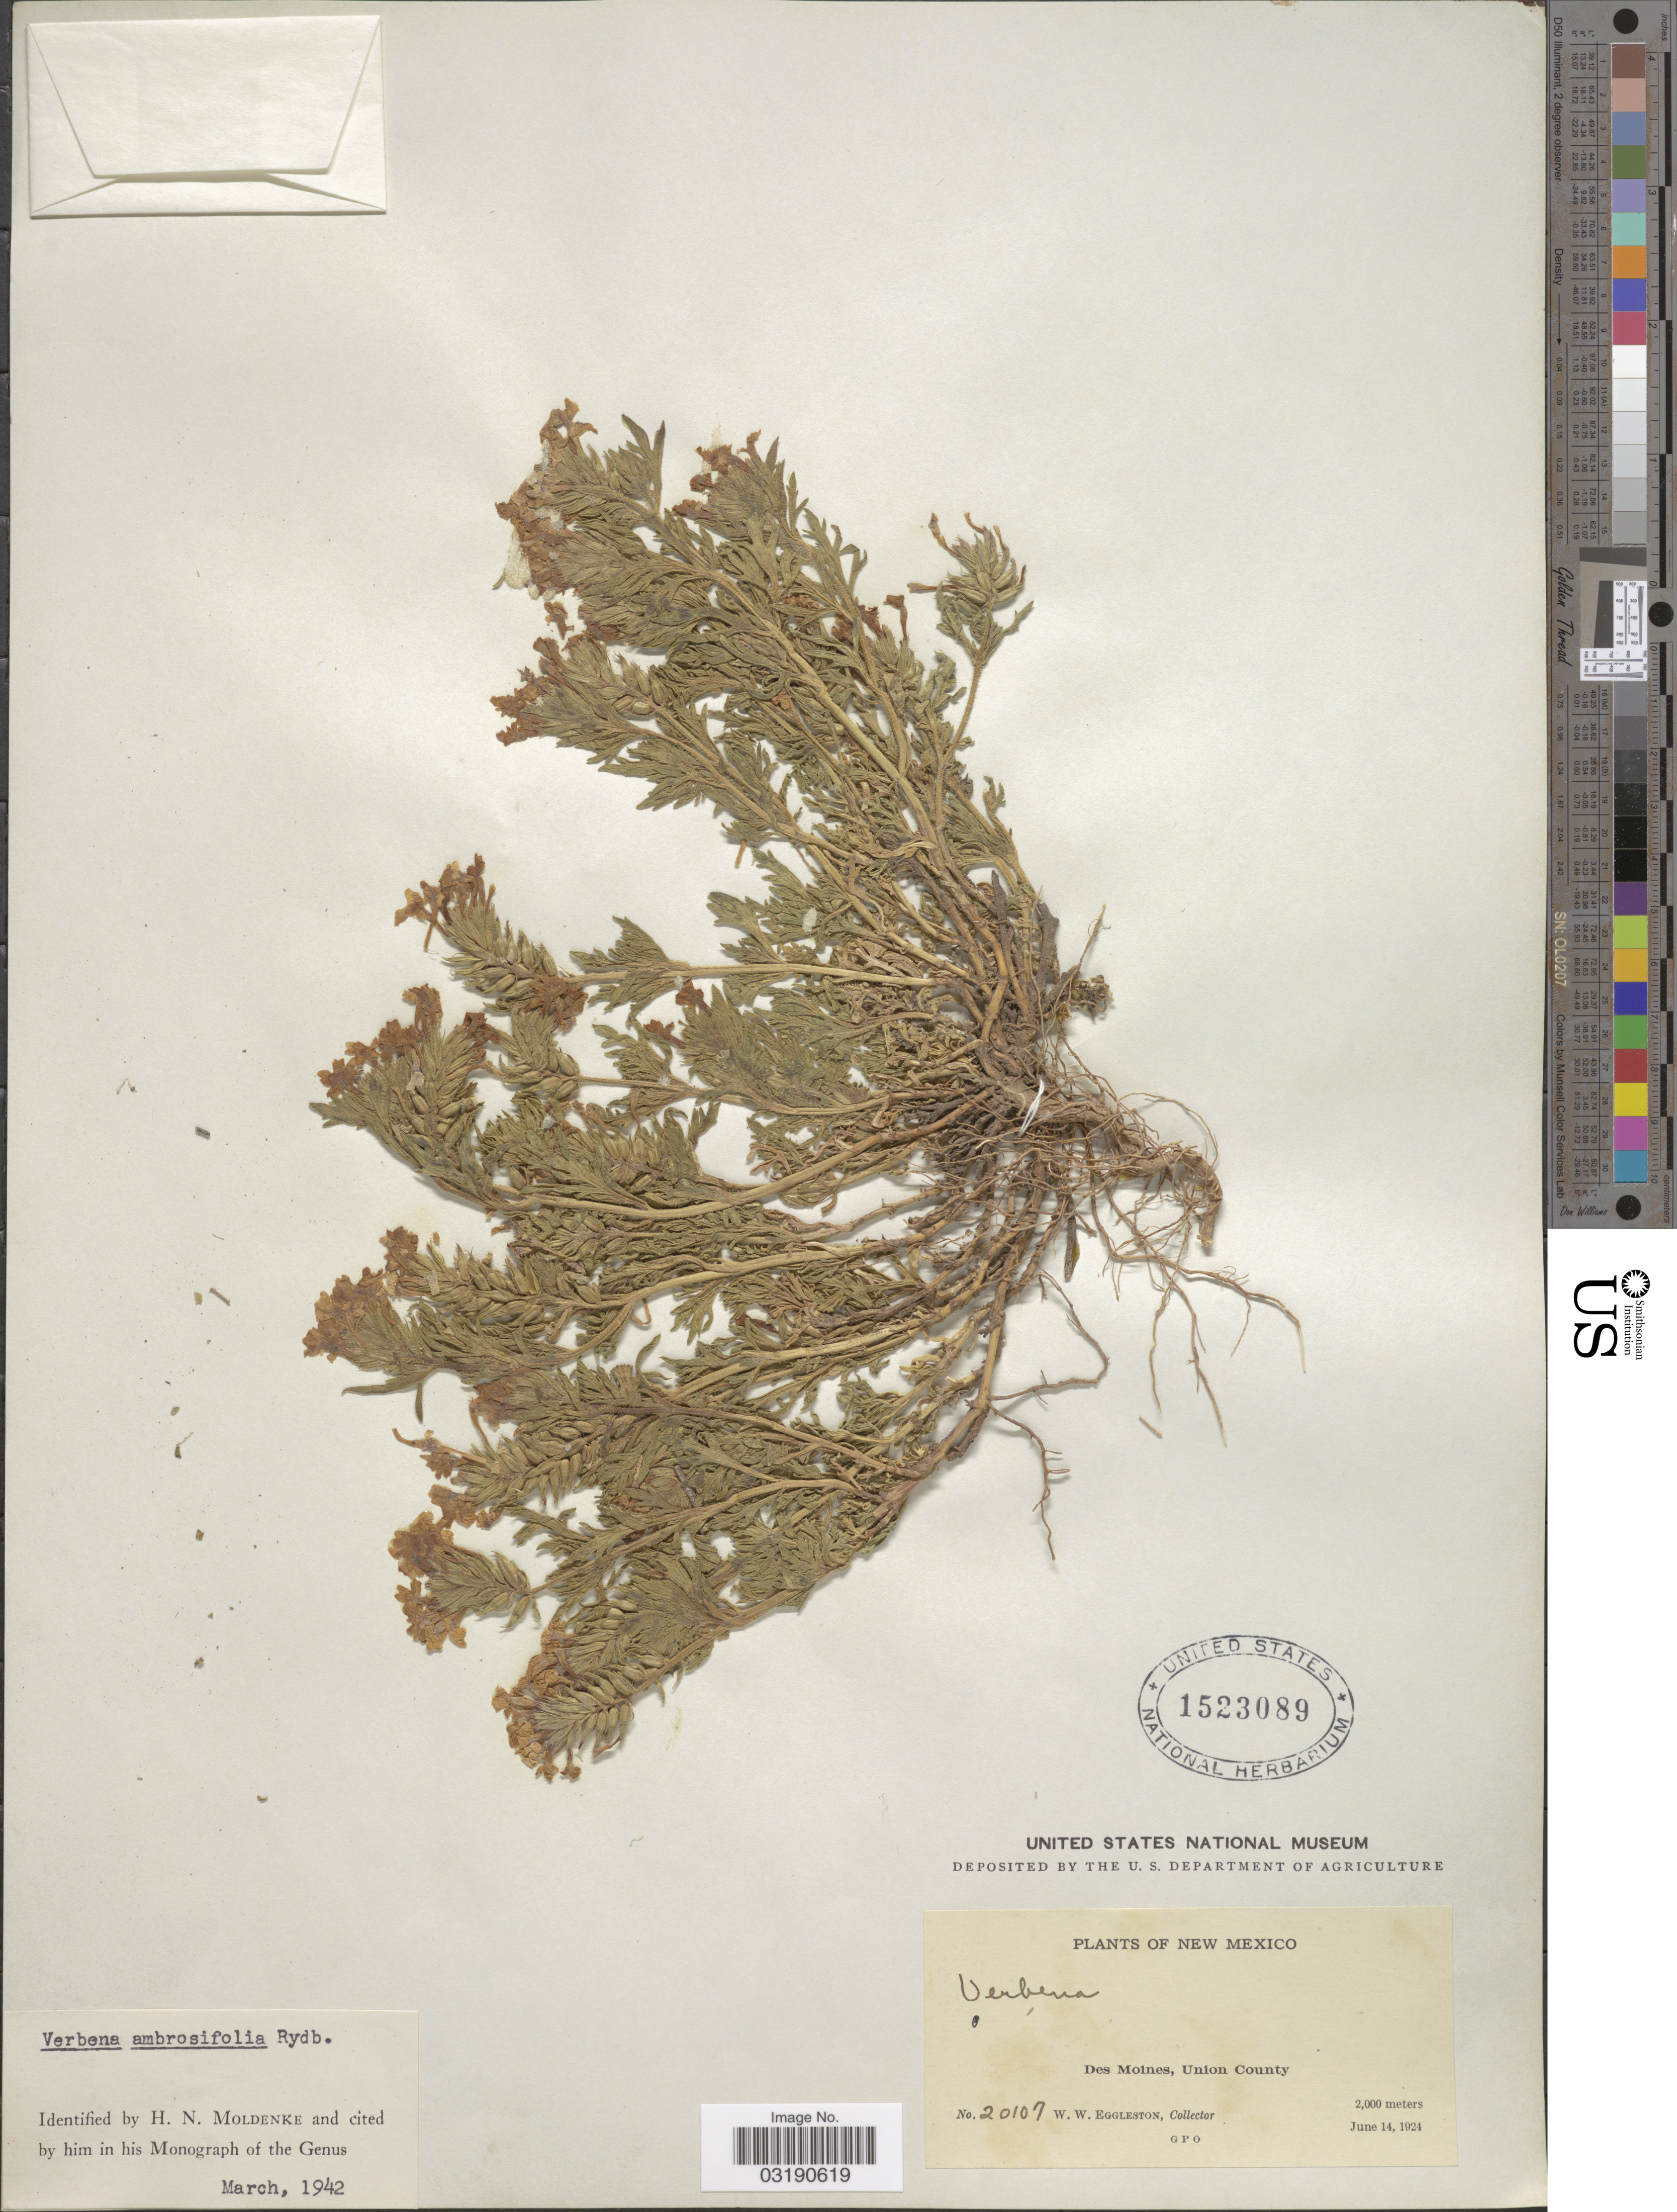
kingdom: Plantae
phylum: Tracheophyta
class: Magnoliopsida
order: Lamiales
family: Verbenaceae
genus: Verbena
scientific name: Verbena ambrosiifolia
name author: Rydb. ex Small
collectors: W. W. Eggleston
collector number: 20107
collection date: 1924-06-14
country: United States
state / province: New Mexico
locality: Des Moines, Union County.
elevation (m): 2000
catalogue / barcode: US 1523089